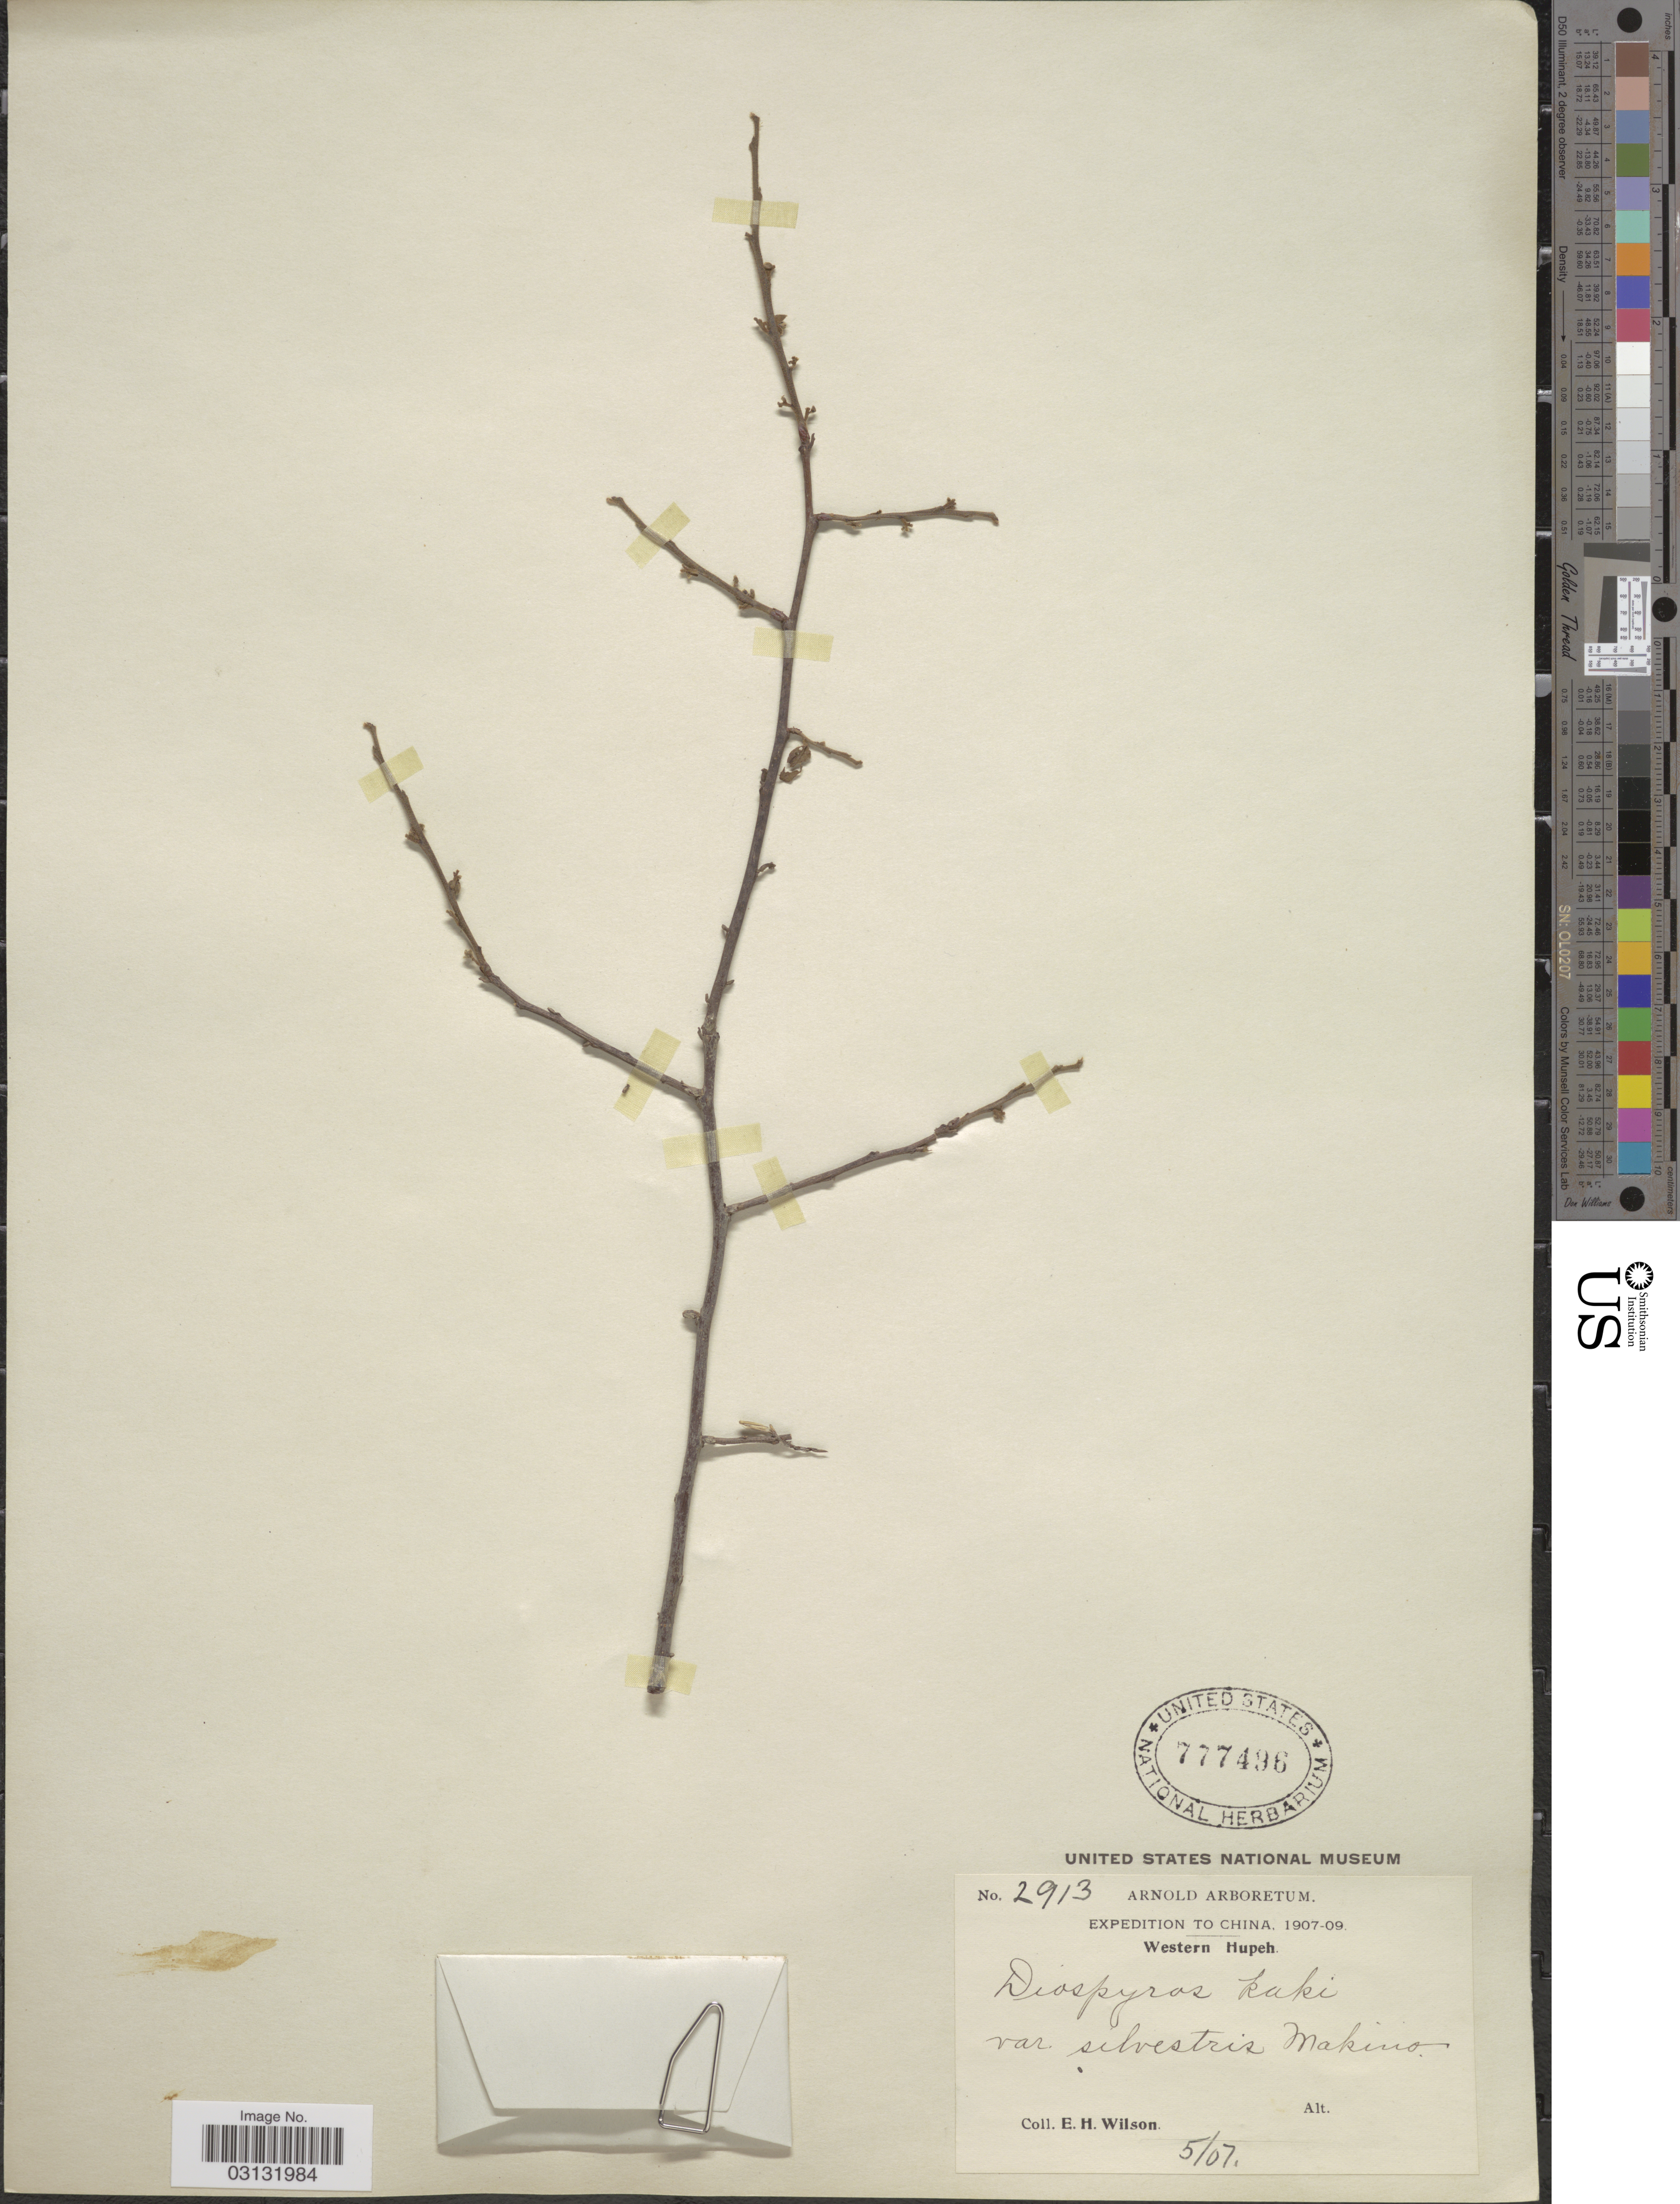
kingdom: Plantae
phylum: Tracheophyta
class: Magnoliopsida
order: Ericales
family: Ebenaceae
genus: Diospyros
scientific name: Diospyros kaki var. silvestris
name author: Makino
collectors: E. Wilson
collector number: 2913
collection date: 1907-05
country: China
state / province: Hubei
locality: Western Hupeh.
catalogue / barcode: US 777496